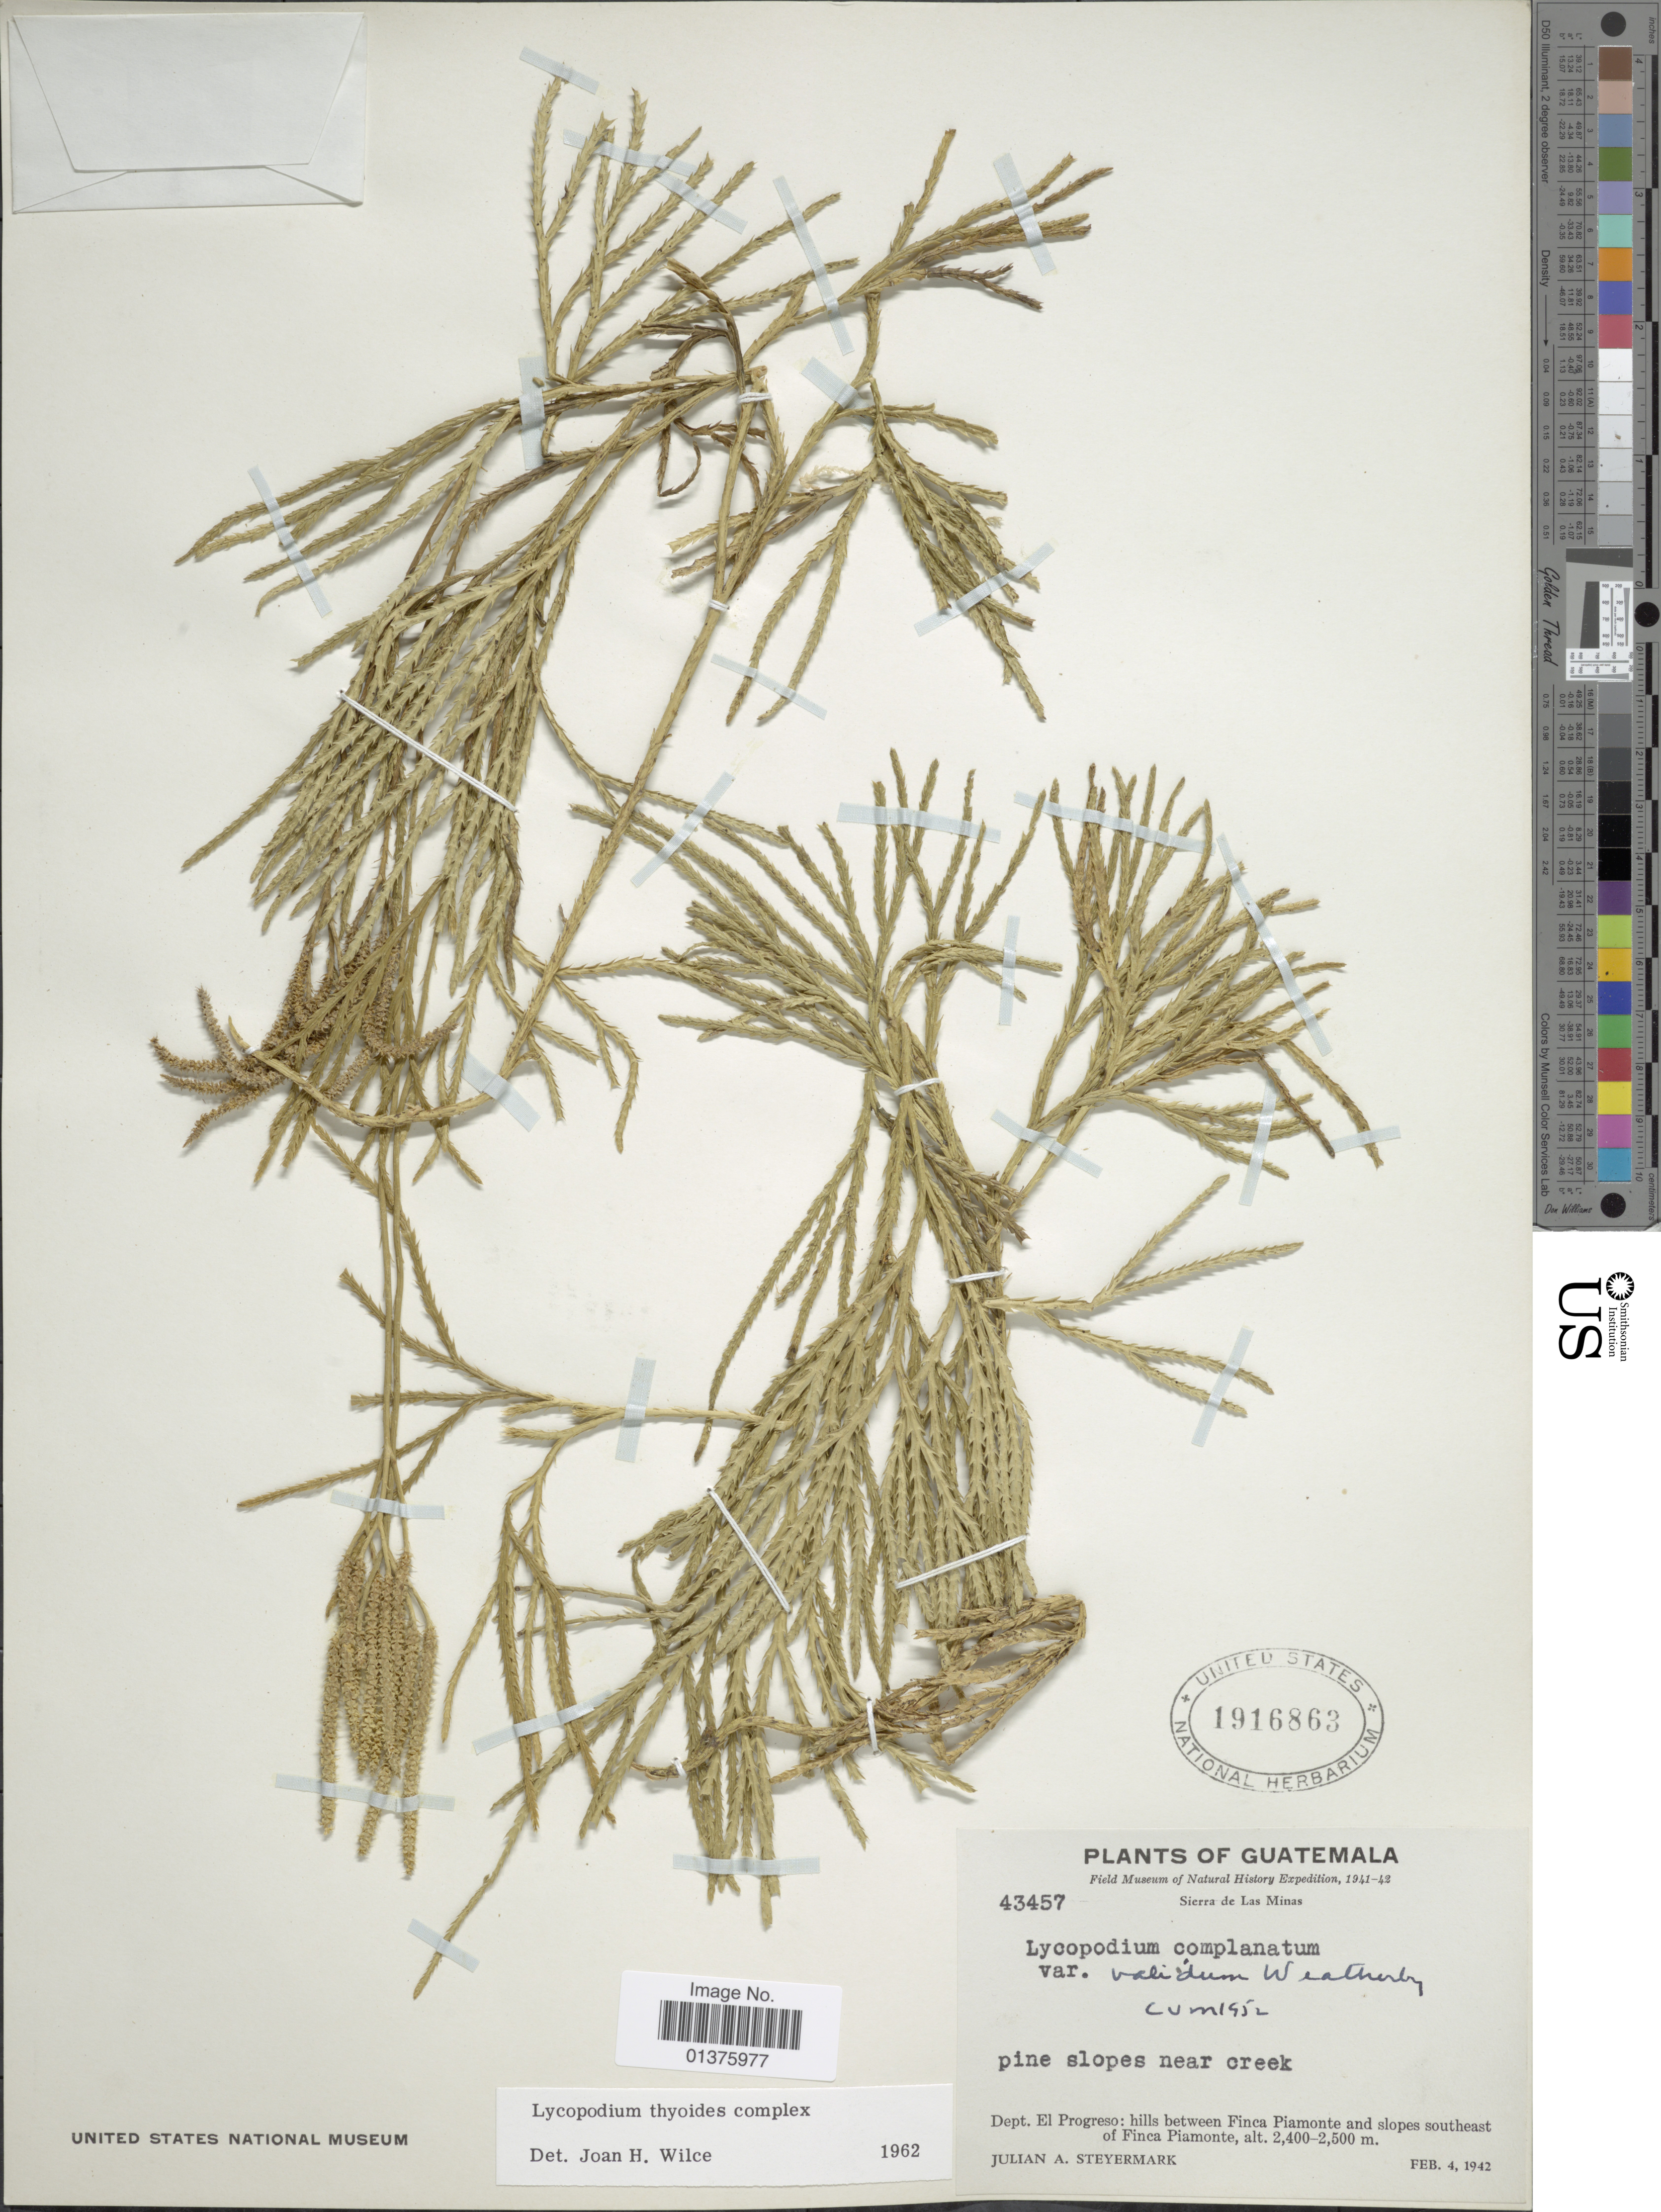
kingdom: Plantae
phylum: Tracheophyta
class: Lycopodiopsida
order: Lycopodiales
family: Lycopodiaceae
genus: Diphasiastrum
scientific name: Diphasiastrum thyoides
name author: (Humb. & Bonpl. ex Willd.) Holub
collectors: J. Steyermark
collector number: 43457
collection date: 1942-02-04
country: Guatemala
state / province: El Progreso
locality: Hills between Finca Piamonte and slopes southeast of Finca Piamonte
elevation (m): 2400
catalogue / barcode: US 1916863